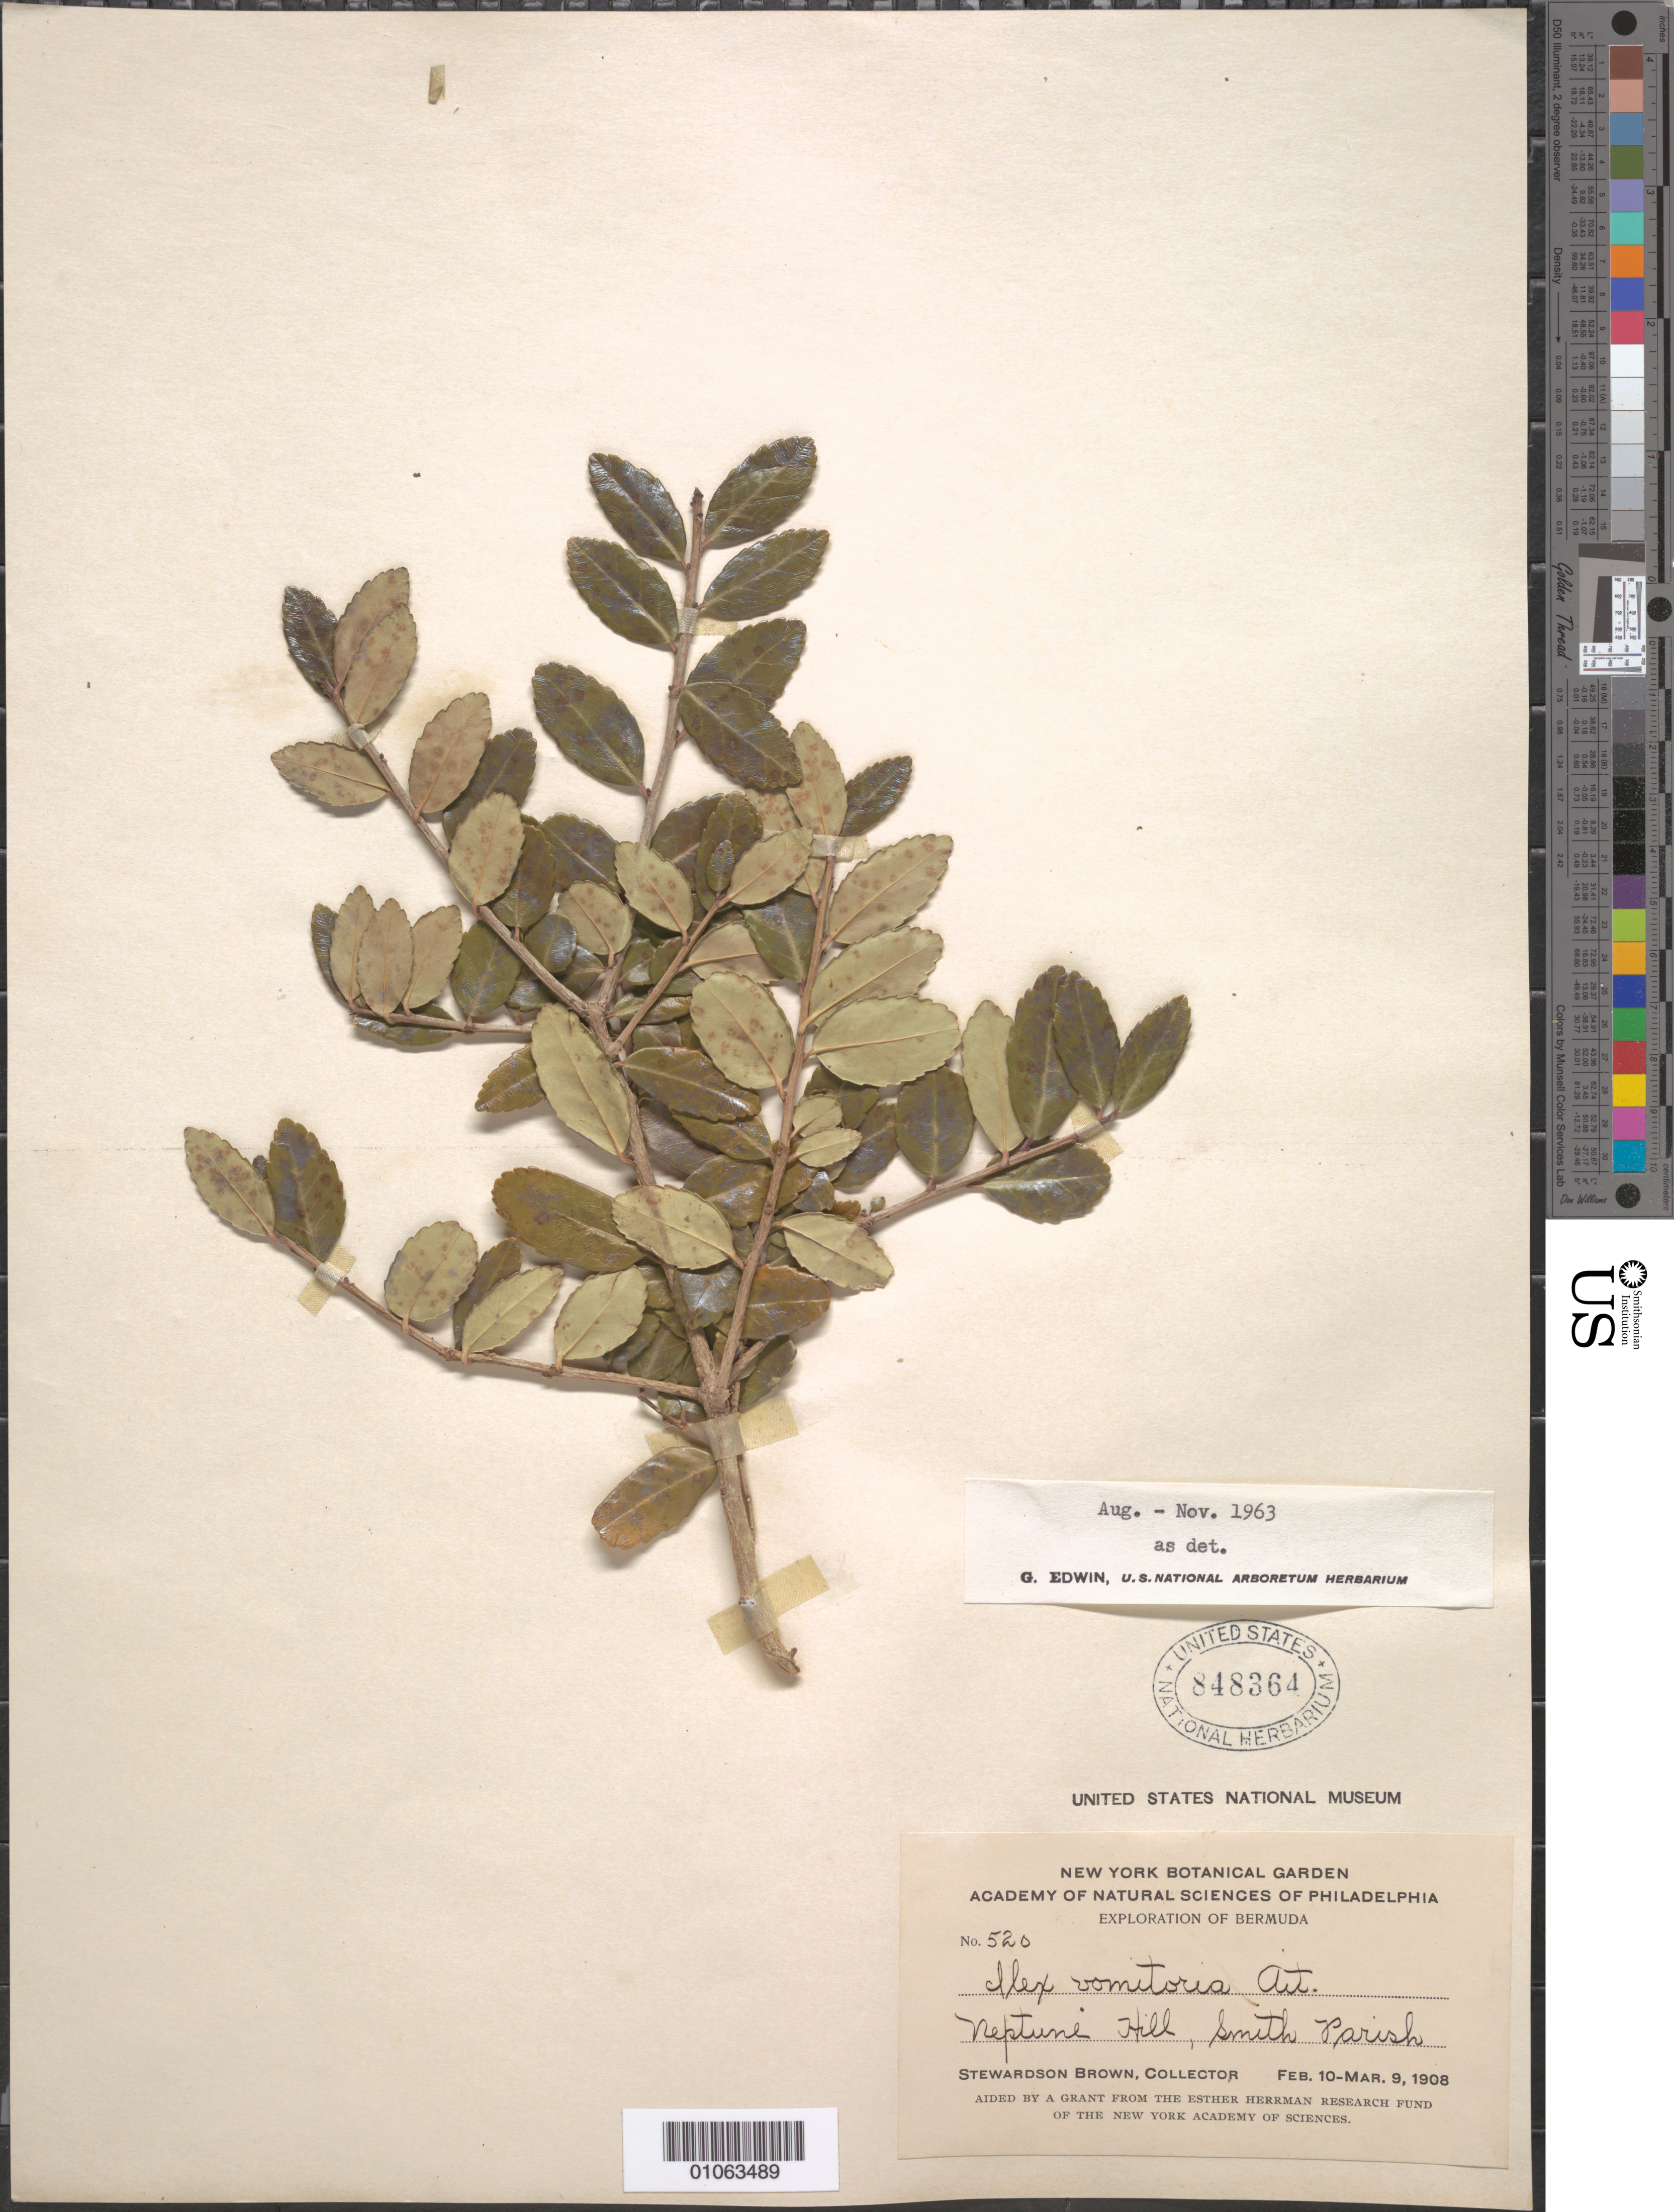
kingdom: Plantae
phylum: Tracheophyta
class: Magnoliopsida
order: Aquifoliales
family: Aquifoliaceae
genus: Ilex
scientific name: Ilex vomitoria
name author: Aiton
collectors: S. Brown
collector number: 520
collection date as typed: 10 Feb 1908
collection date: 1908-02-10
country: Bermuda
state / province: Smiths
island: Bermuda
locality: Neptune Hill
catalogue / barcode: US 848364